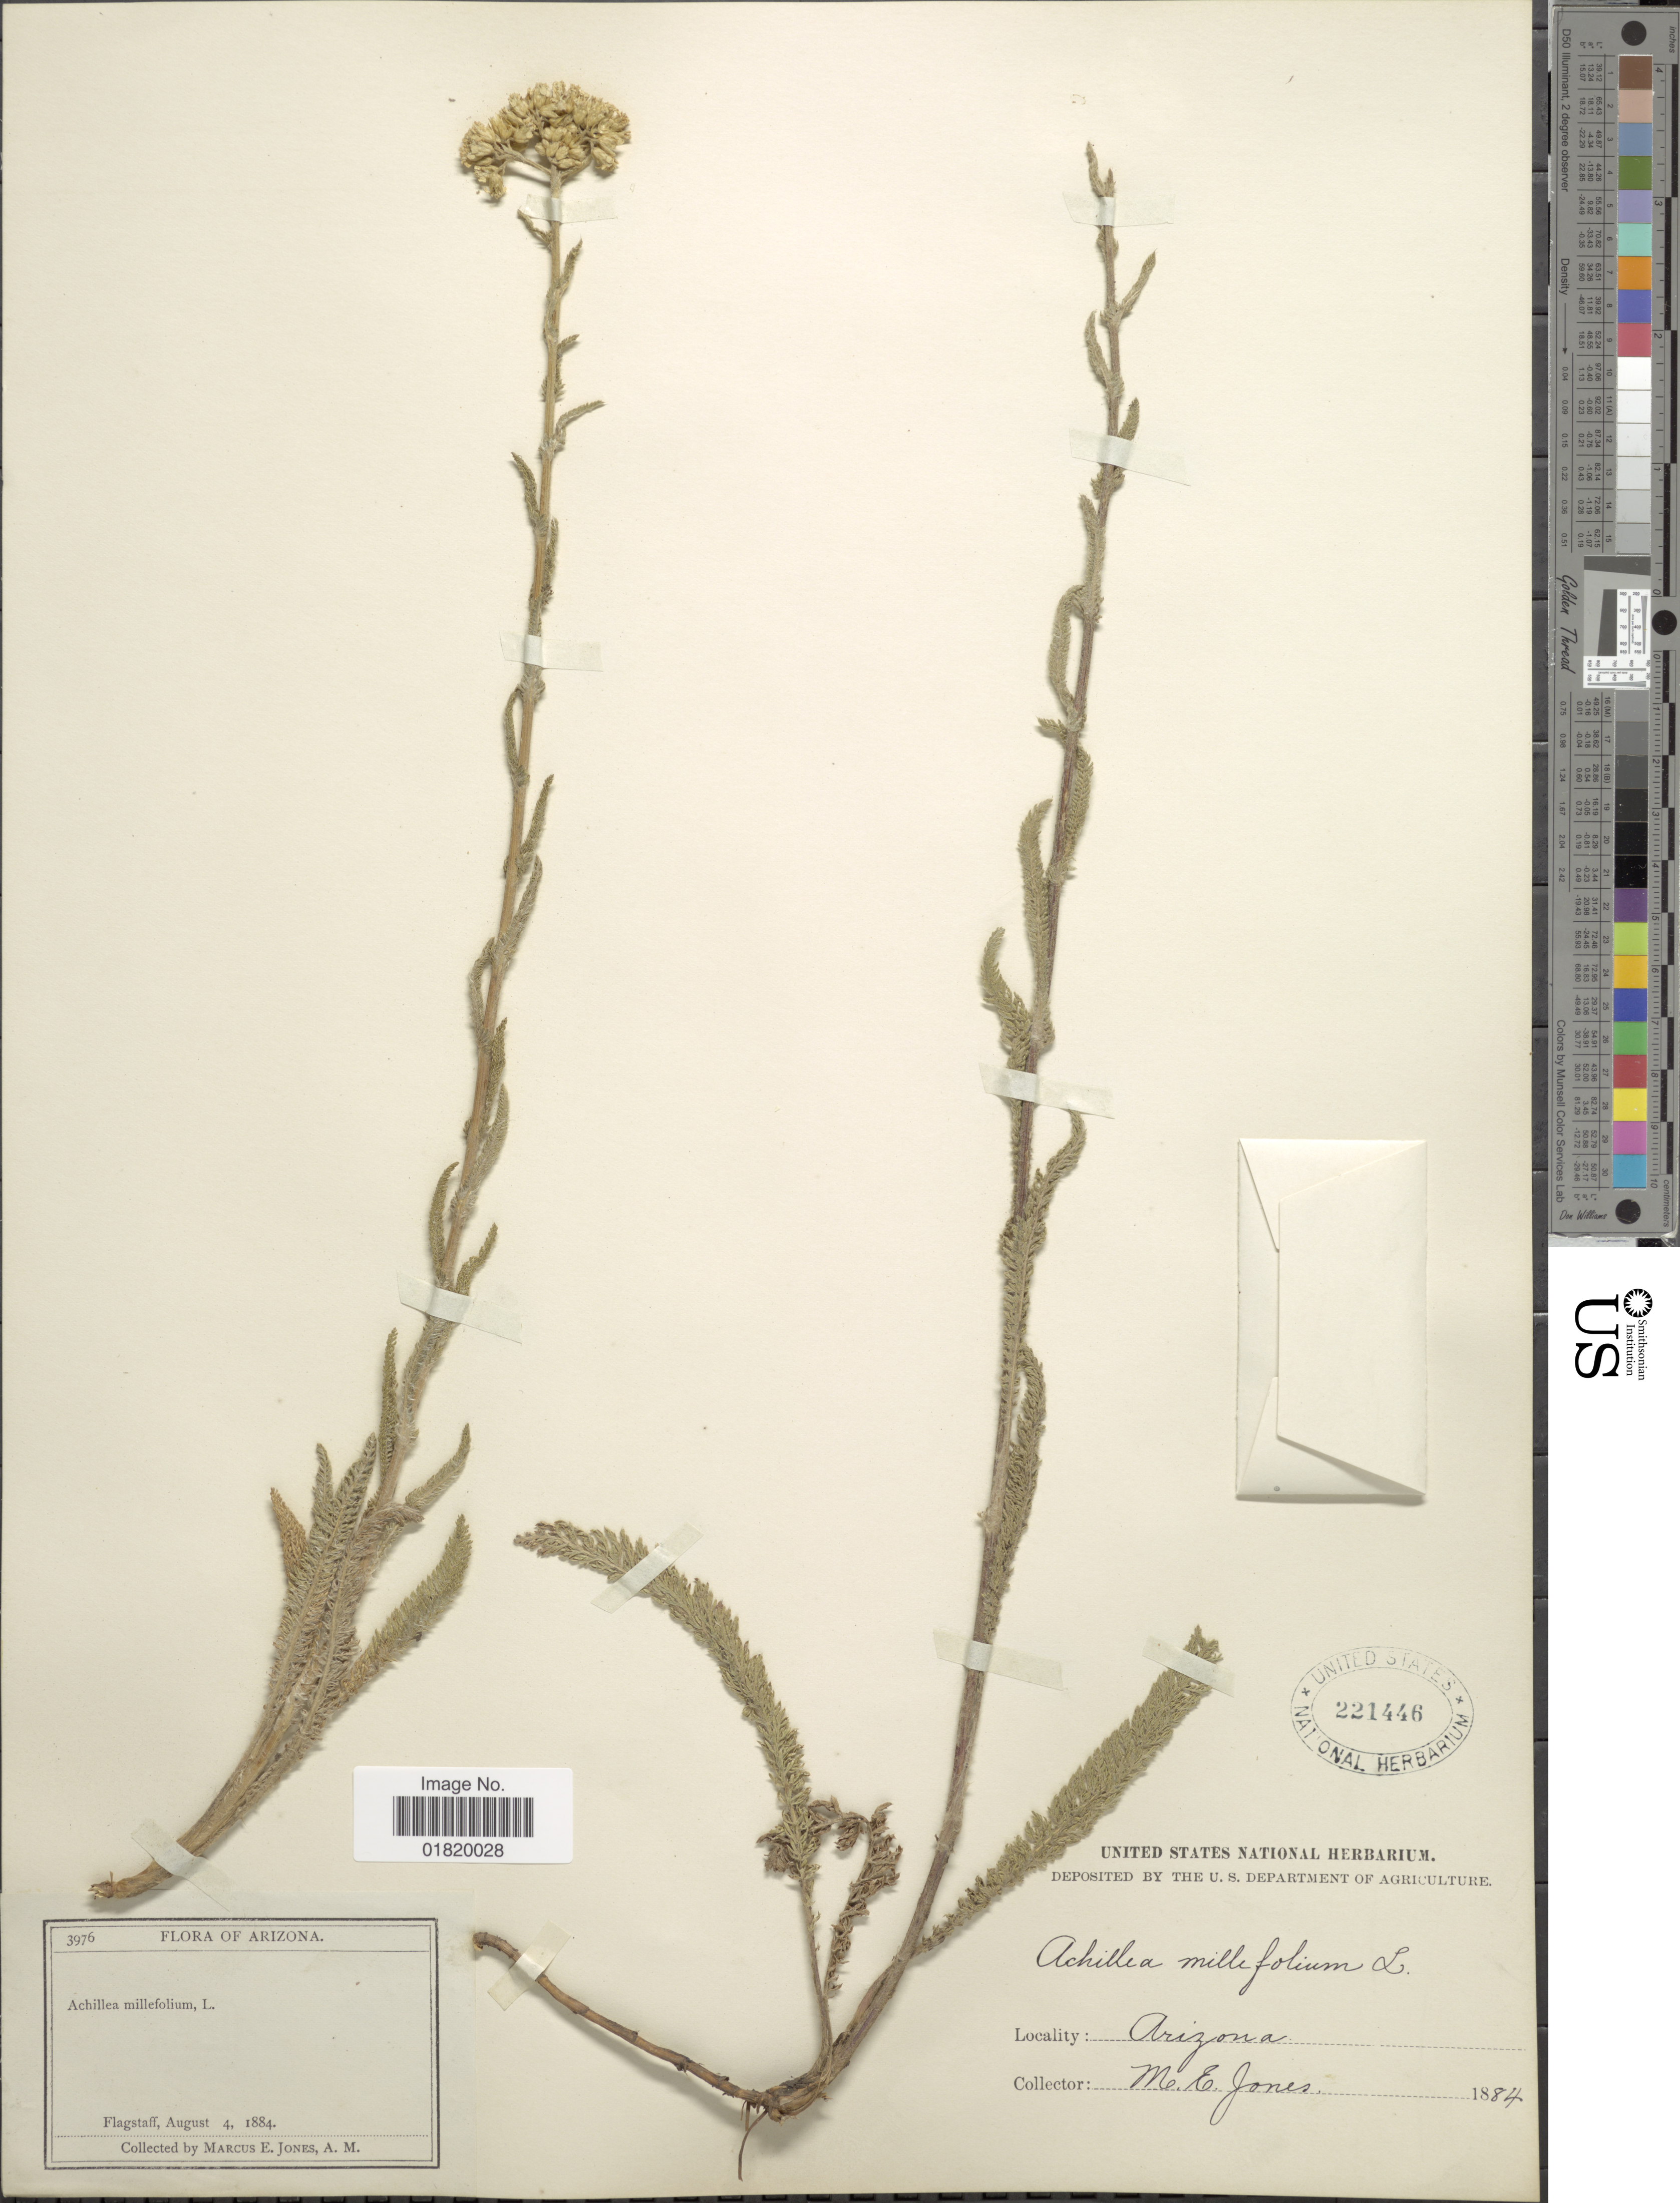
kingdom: Plantae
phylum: Tracheophyta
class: Magnoliopsida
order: Asterales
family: Asteraceae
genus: Achillea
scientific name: Achillea lanulosa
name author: Nutt.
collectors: M. E. Jones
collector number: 3976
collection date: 1884-08-04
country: United States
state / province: Arizona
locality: Flagstaff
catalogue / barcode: US 221446